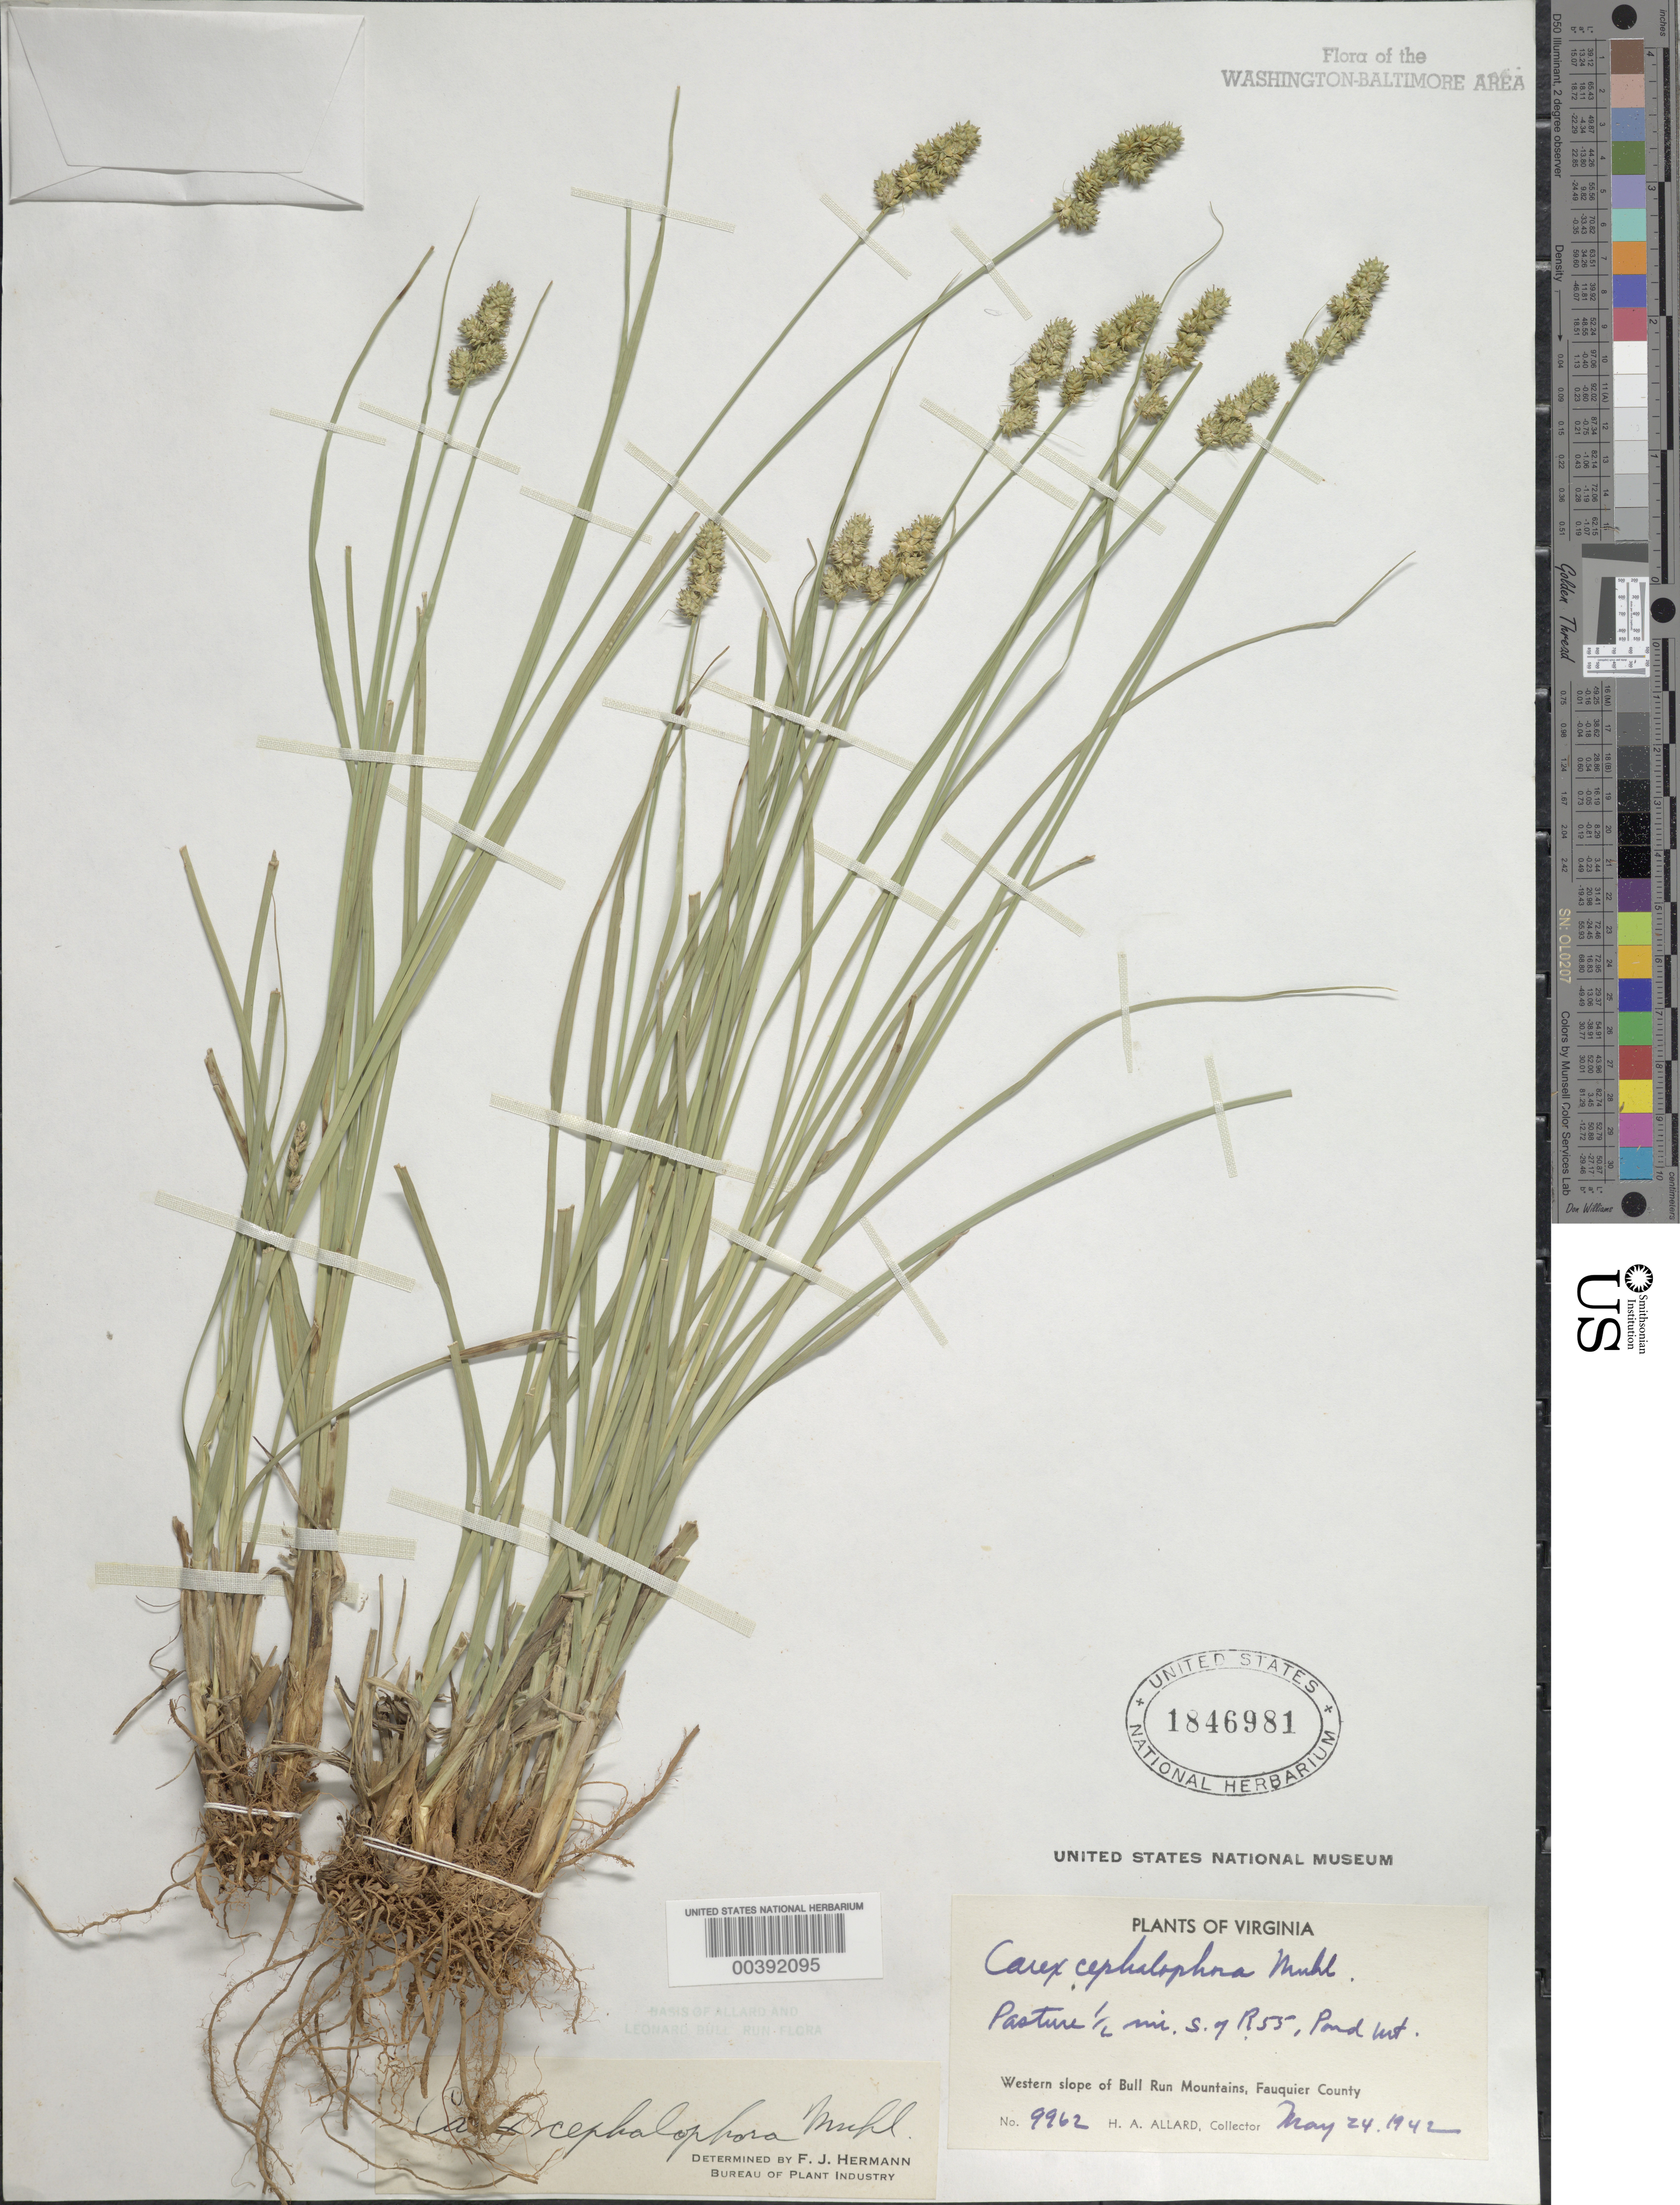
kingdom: Plantae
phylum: Tracheophyta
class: Liliopsida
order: Poales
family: Cyperaceae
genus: Carex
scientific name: Carex cephalophora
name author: Muhl. ex Willd.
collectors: H. A. Allard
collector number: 9962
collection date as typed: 24 May 1942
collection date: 1942-05-24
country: United States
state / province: Virginia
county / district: Fauquier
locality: S of Rt. 55, Pond Mountain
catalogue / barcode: US 1846981